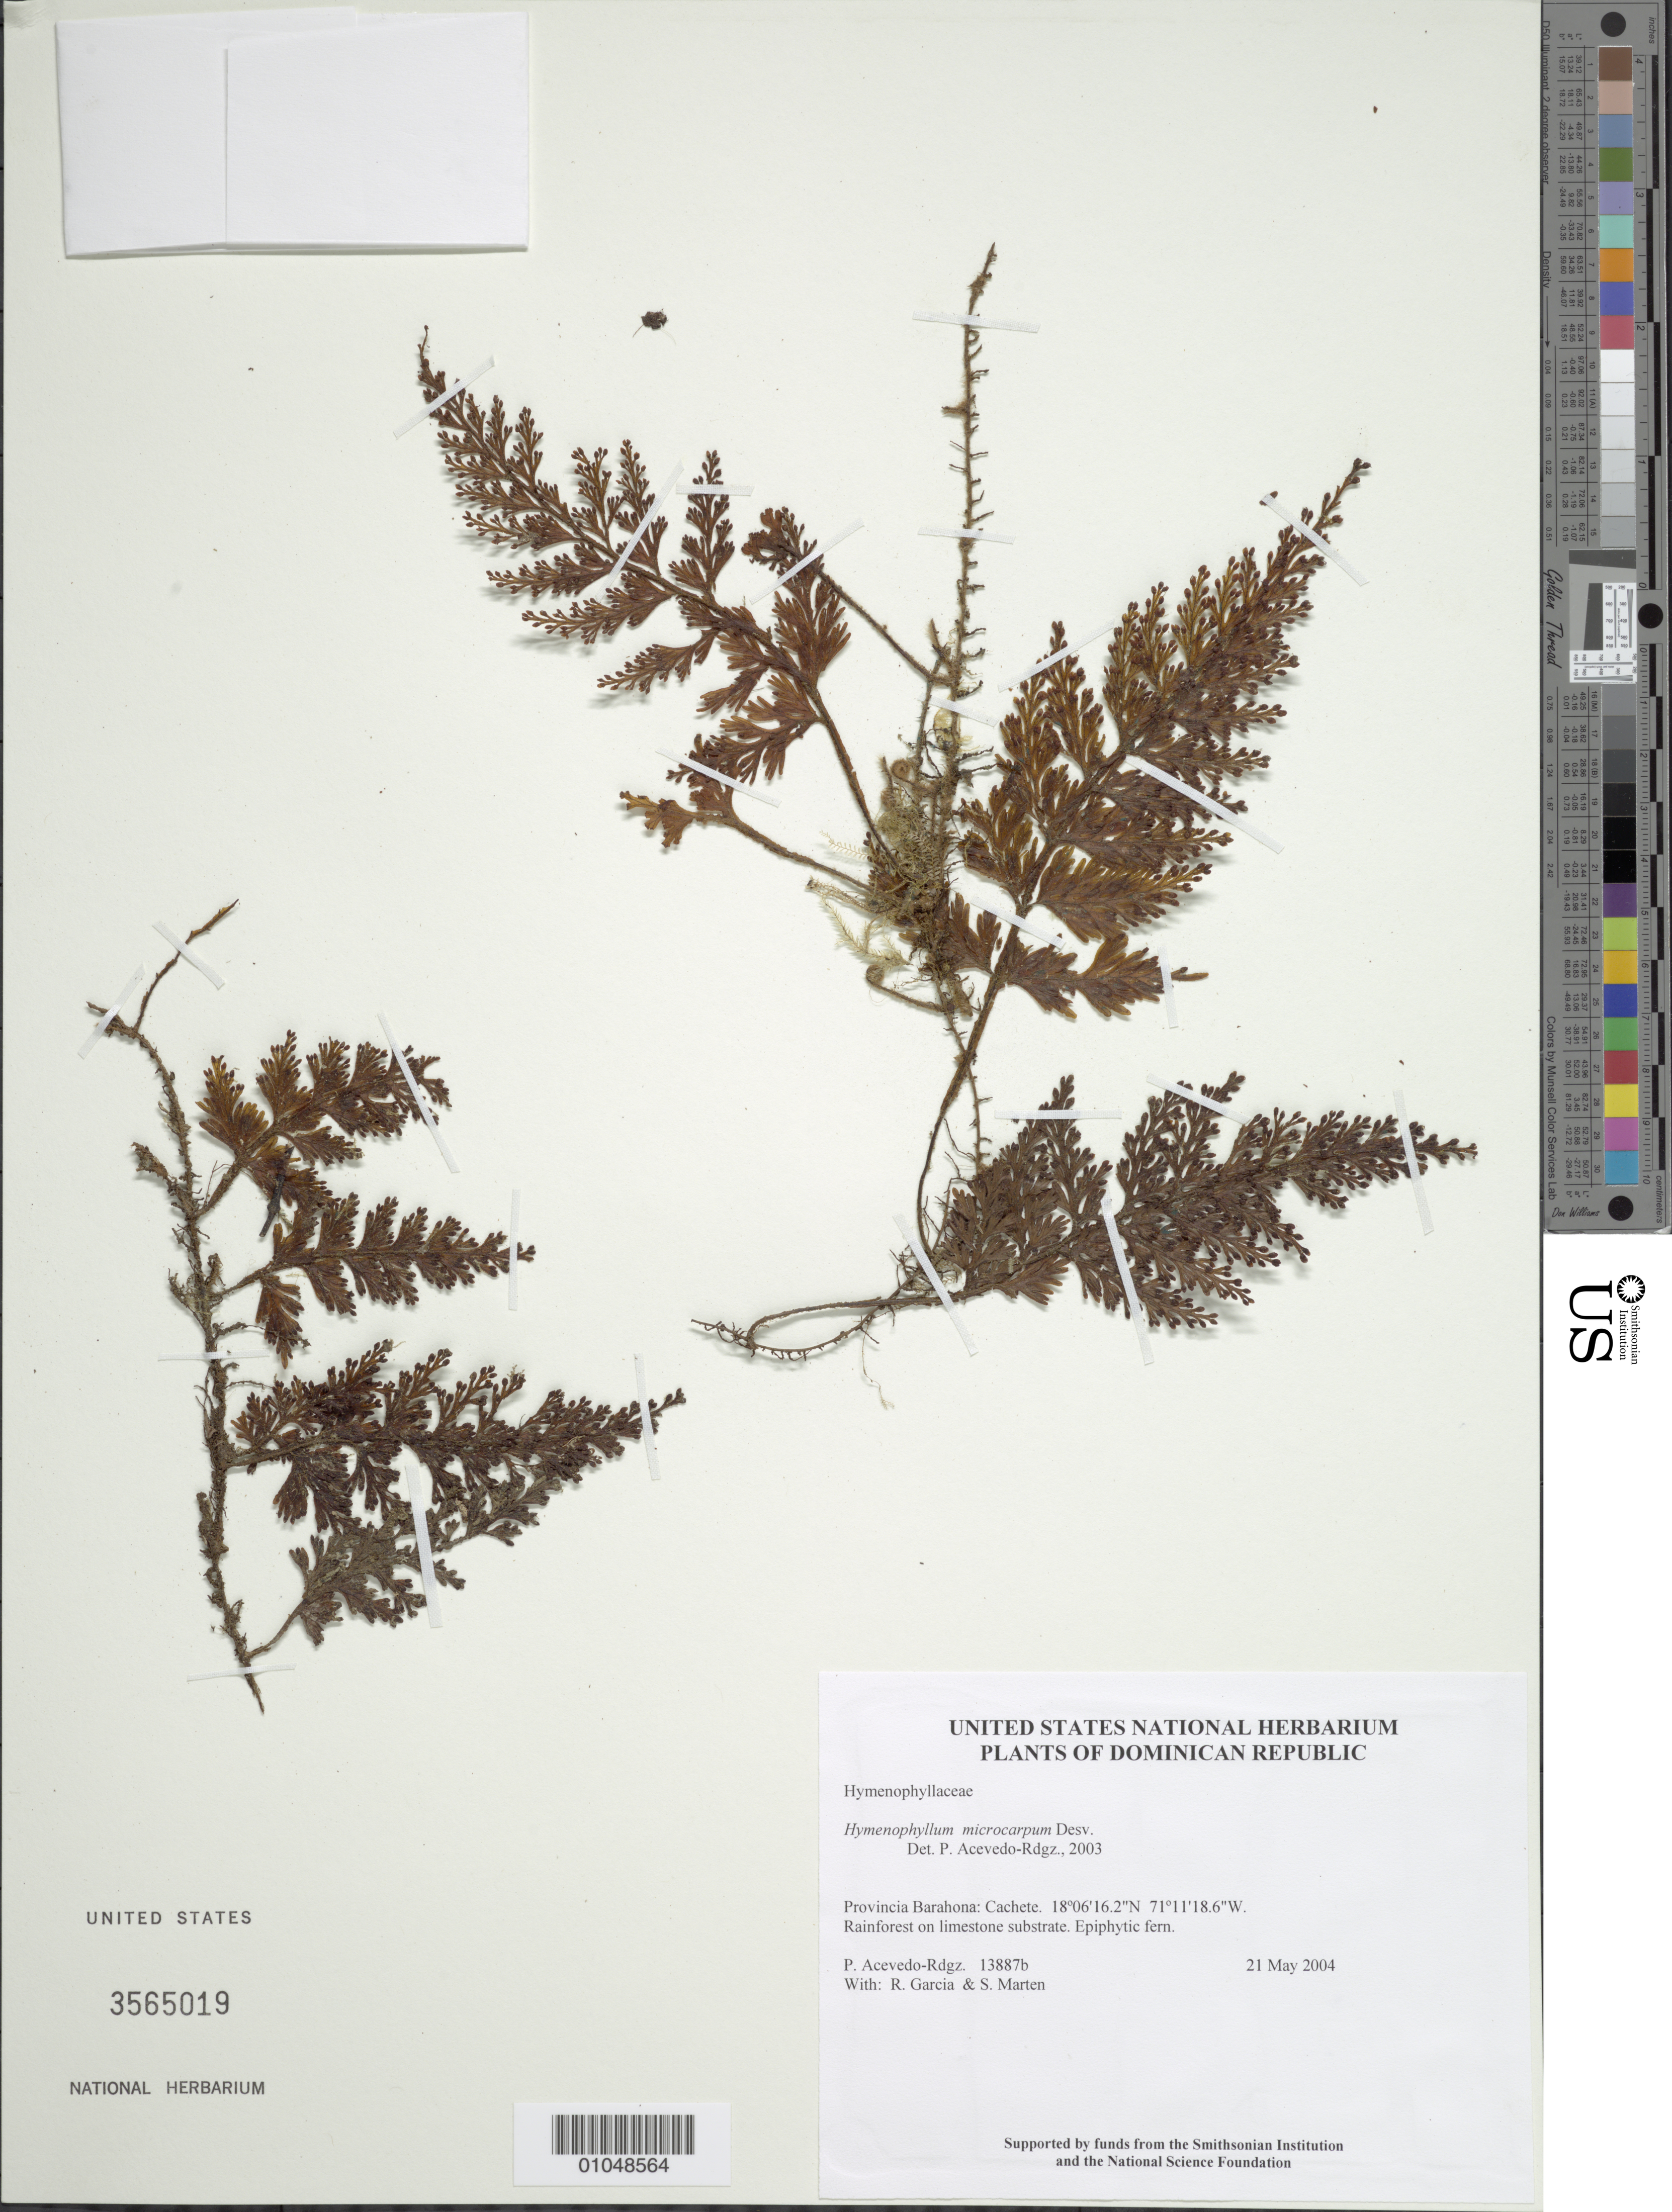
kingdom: Plantae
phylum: Tracheophyta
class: Polypodiopsida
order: Hymenophyllales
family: Hymenophyllaceae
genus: Hymenophyllum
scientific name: Hymenophyllum microcarpum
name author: (Desv.) Lellinger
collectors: P. Acevedo-Rodr., R. G. García & S. Marten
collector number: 13887b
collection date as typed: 21 May 2004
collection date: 2004-05-21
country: Dominican Republic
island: Hispaniola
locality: Provincia Barahona: Cachete.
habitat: Rainforest on limestone substrate.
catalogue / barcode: US 3565019